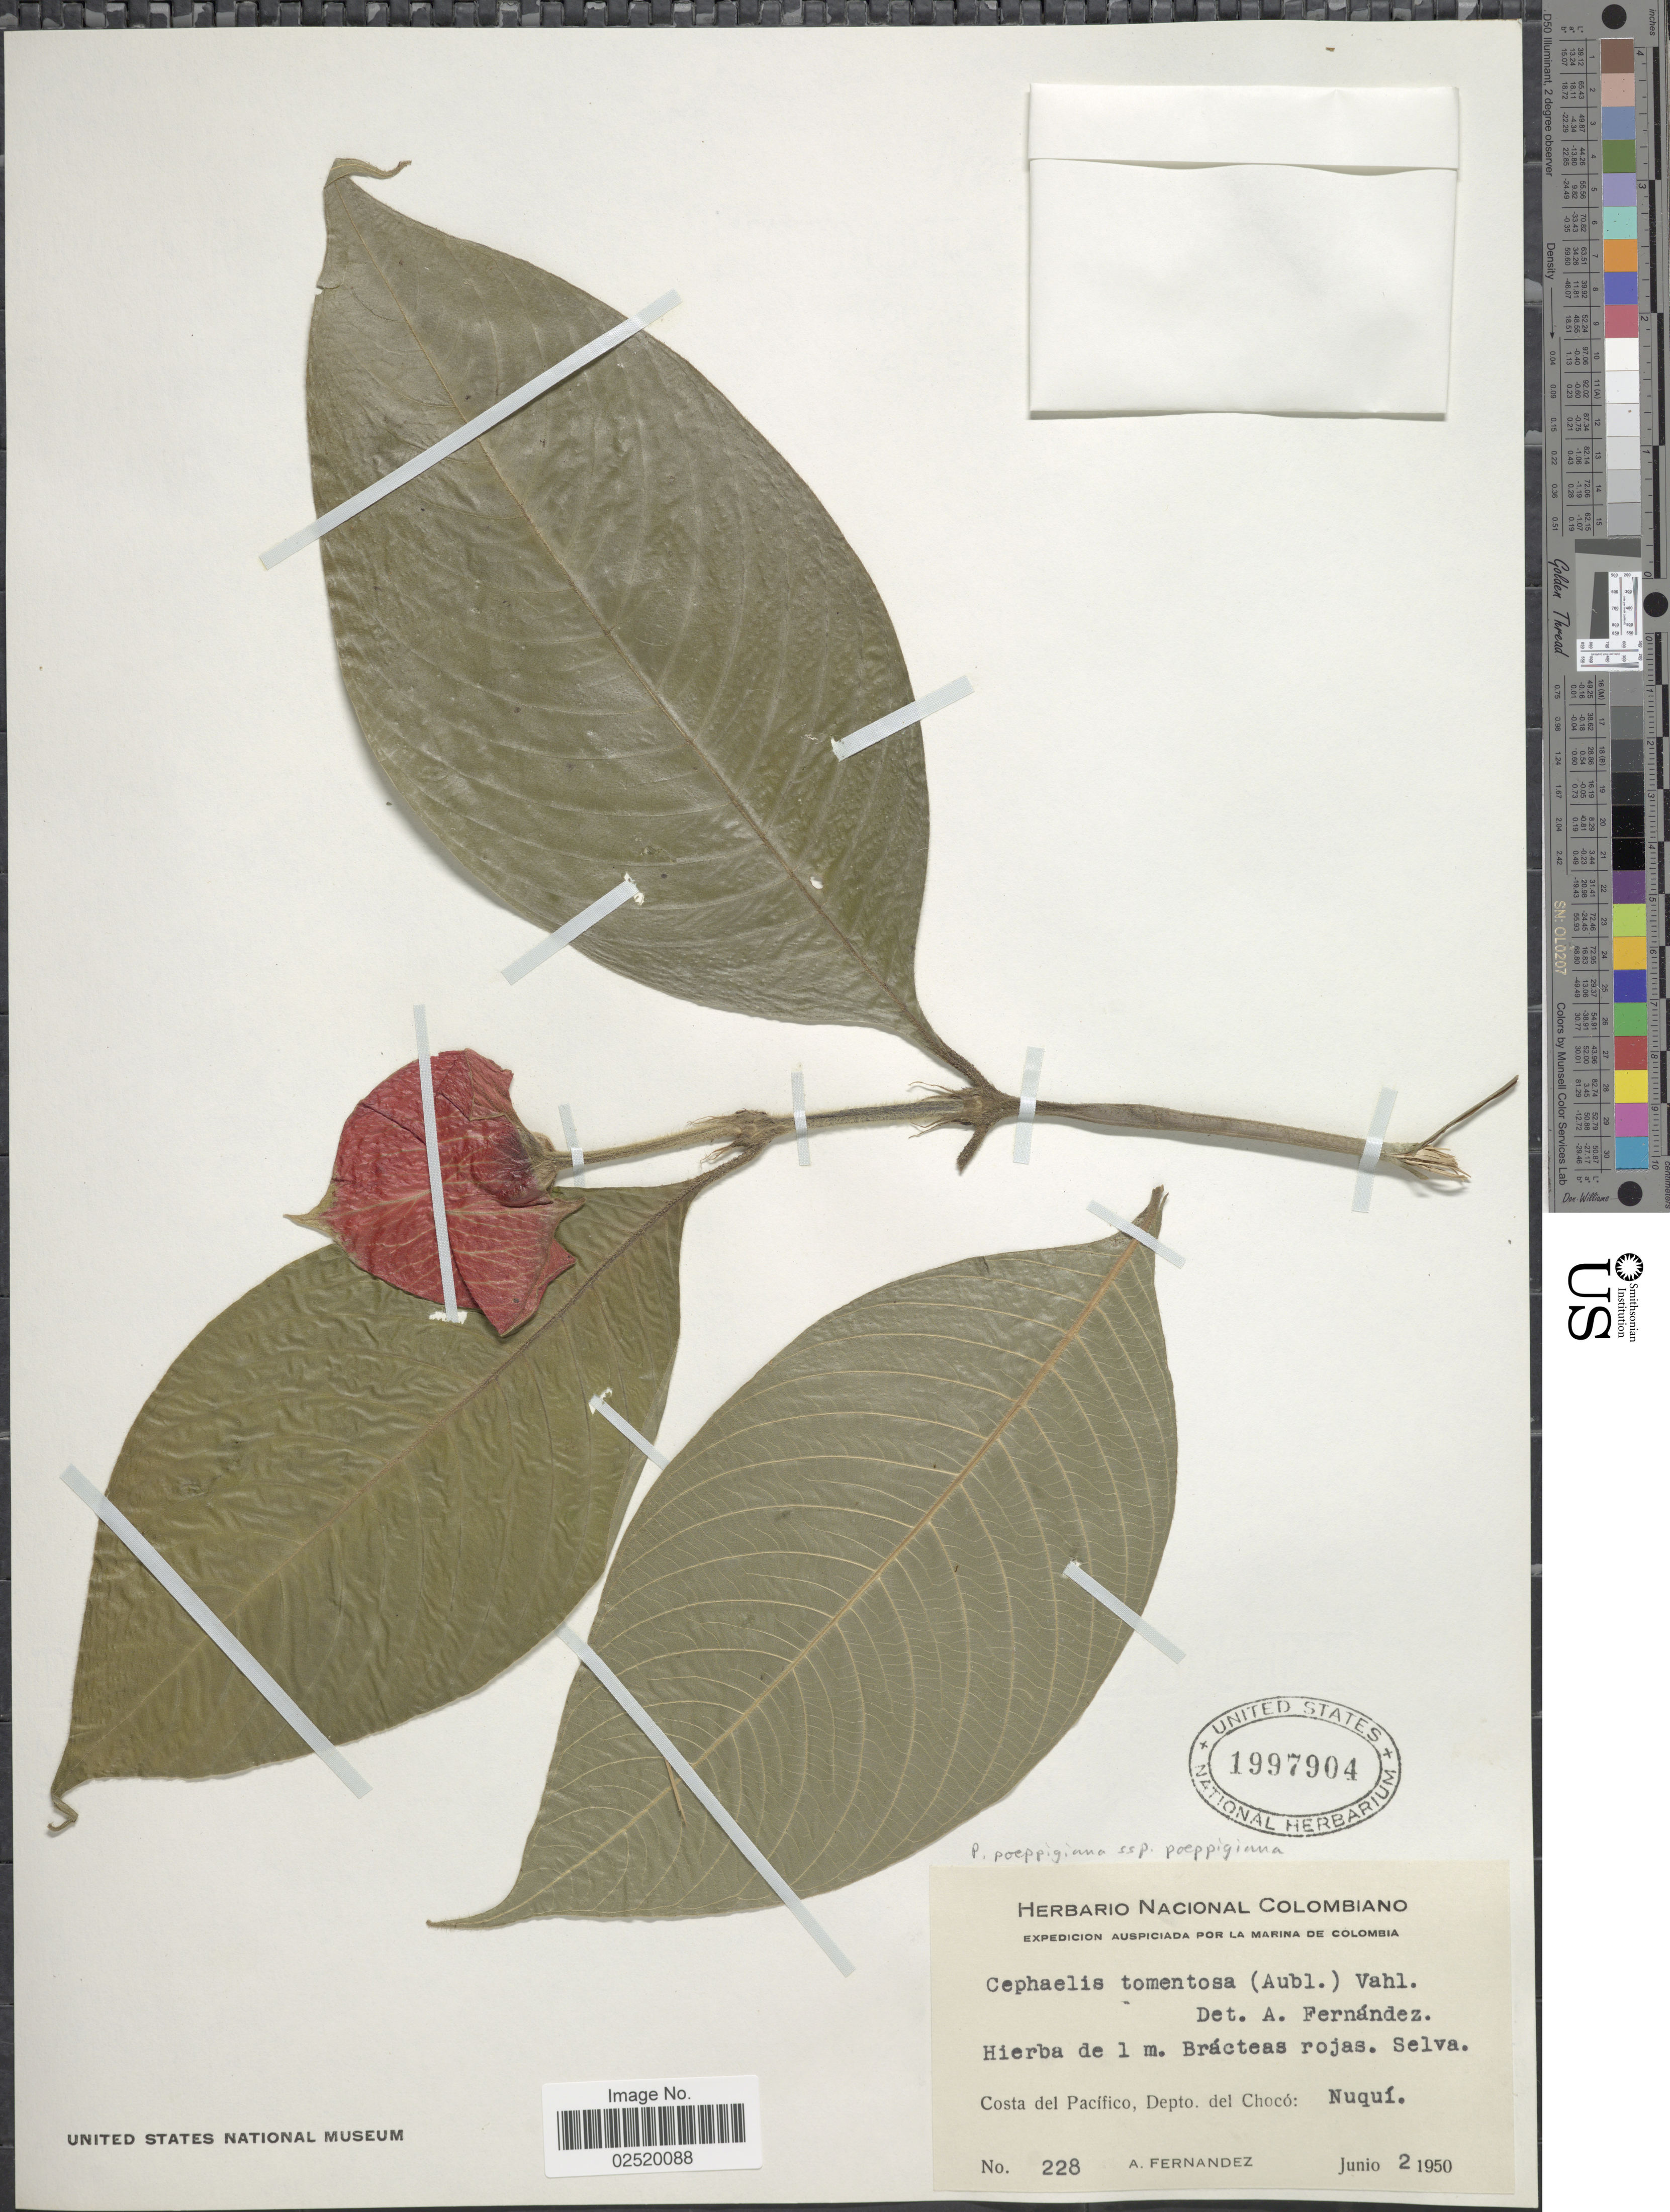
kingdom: Plantae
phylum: Tracheophyta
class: Magnoliopsida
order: Gentianales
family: Rubiaceae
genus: Psychotria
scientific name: Psychotria poeppigiana subsp. poeppigiana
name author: Müll. Arg.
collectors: A. Fernandez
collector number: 228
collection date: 1950-06-02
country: Colombia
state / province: Chocó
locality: Costa del Pacifico, Depto. del Choco: Nuqui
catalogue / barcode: US 1997904